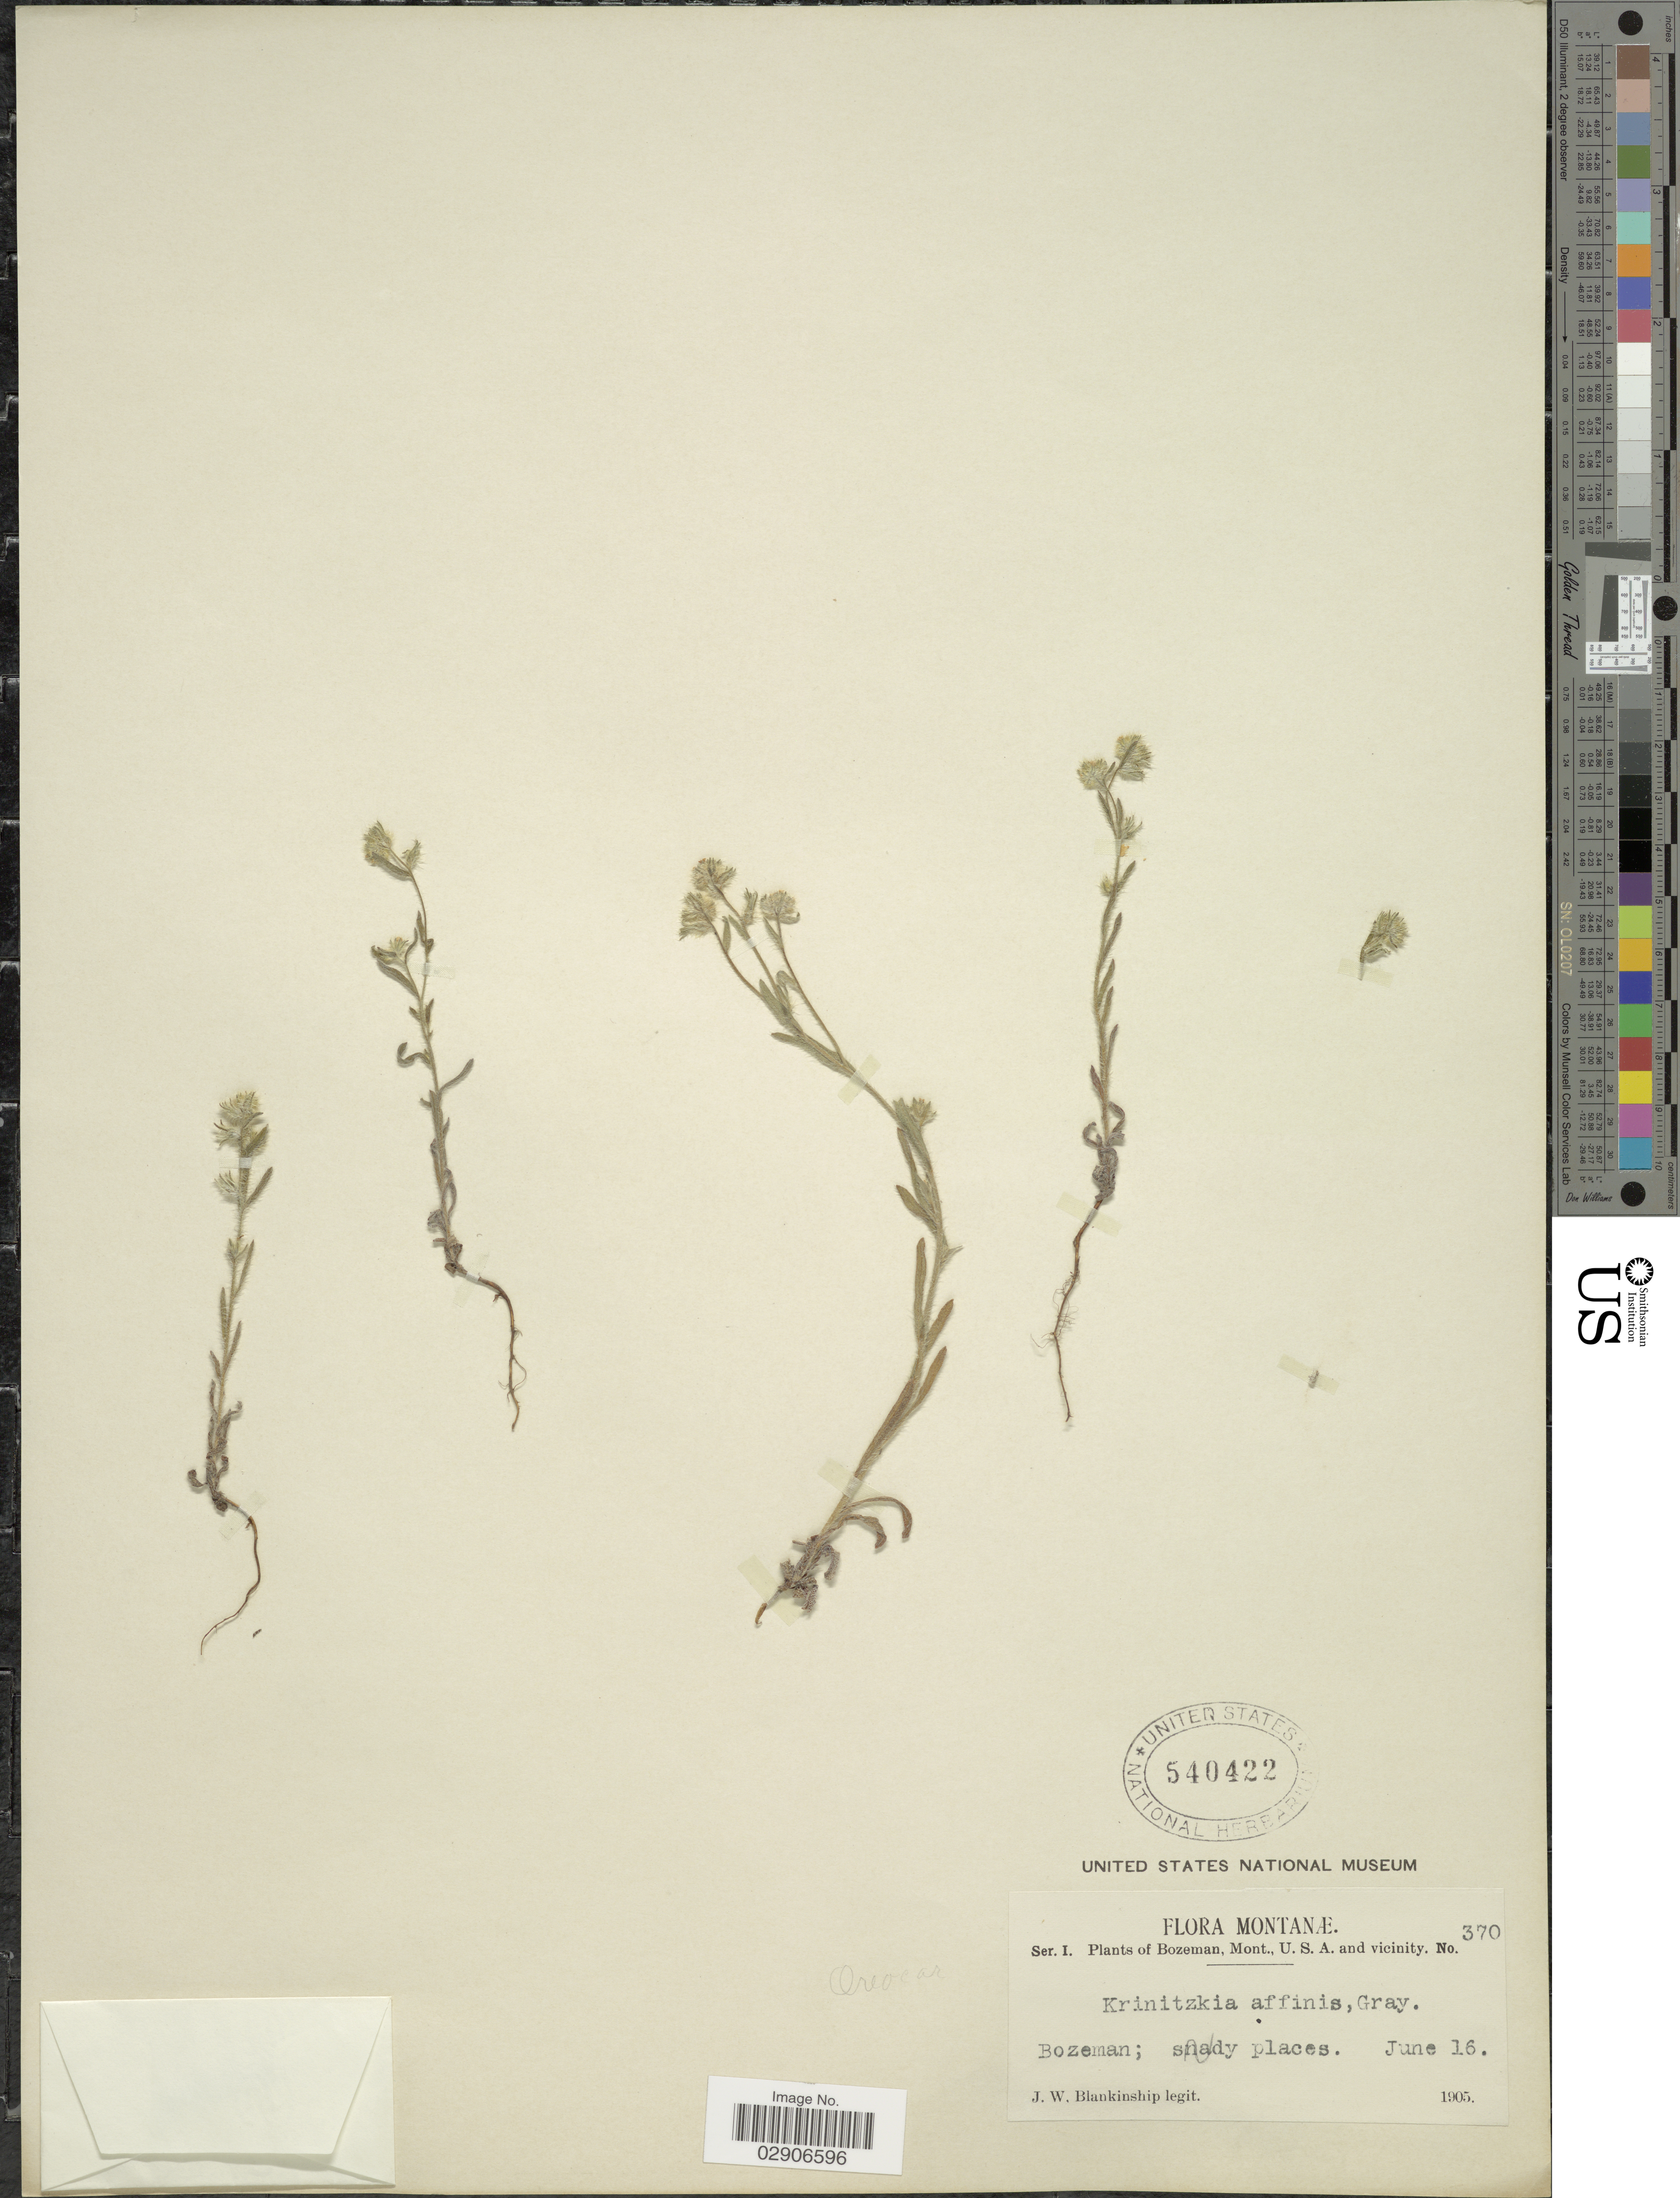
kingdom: Plantae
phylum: Tracheophyta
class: Magnoliopsida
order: Boraginales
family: Boraginaceae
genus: Cryptantha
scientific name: Cryptantha affinis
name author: (A. Gray) Greene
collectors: J. W. Blankinship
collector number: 370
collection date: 1905-06-16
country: United States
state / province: Montana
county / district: Gallatin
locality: Bozeman.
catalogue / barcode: US 540422